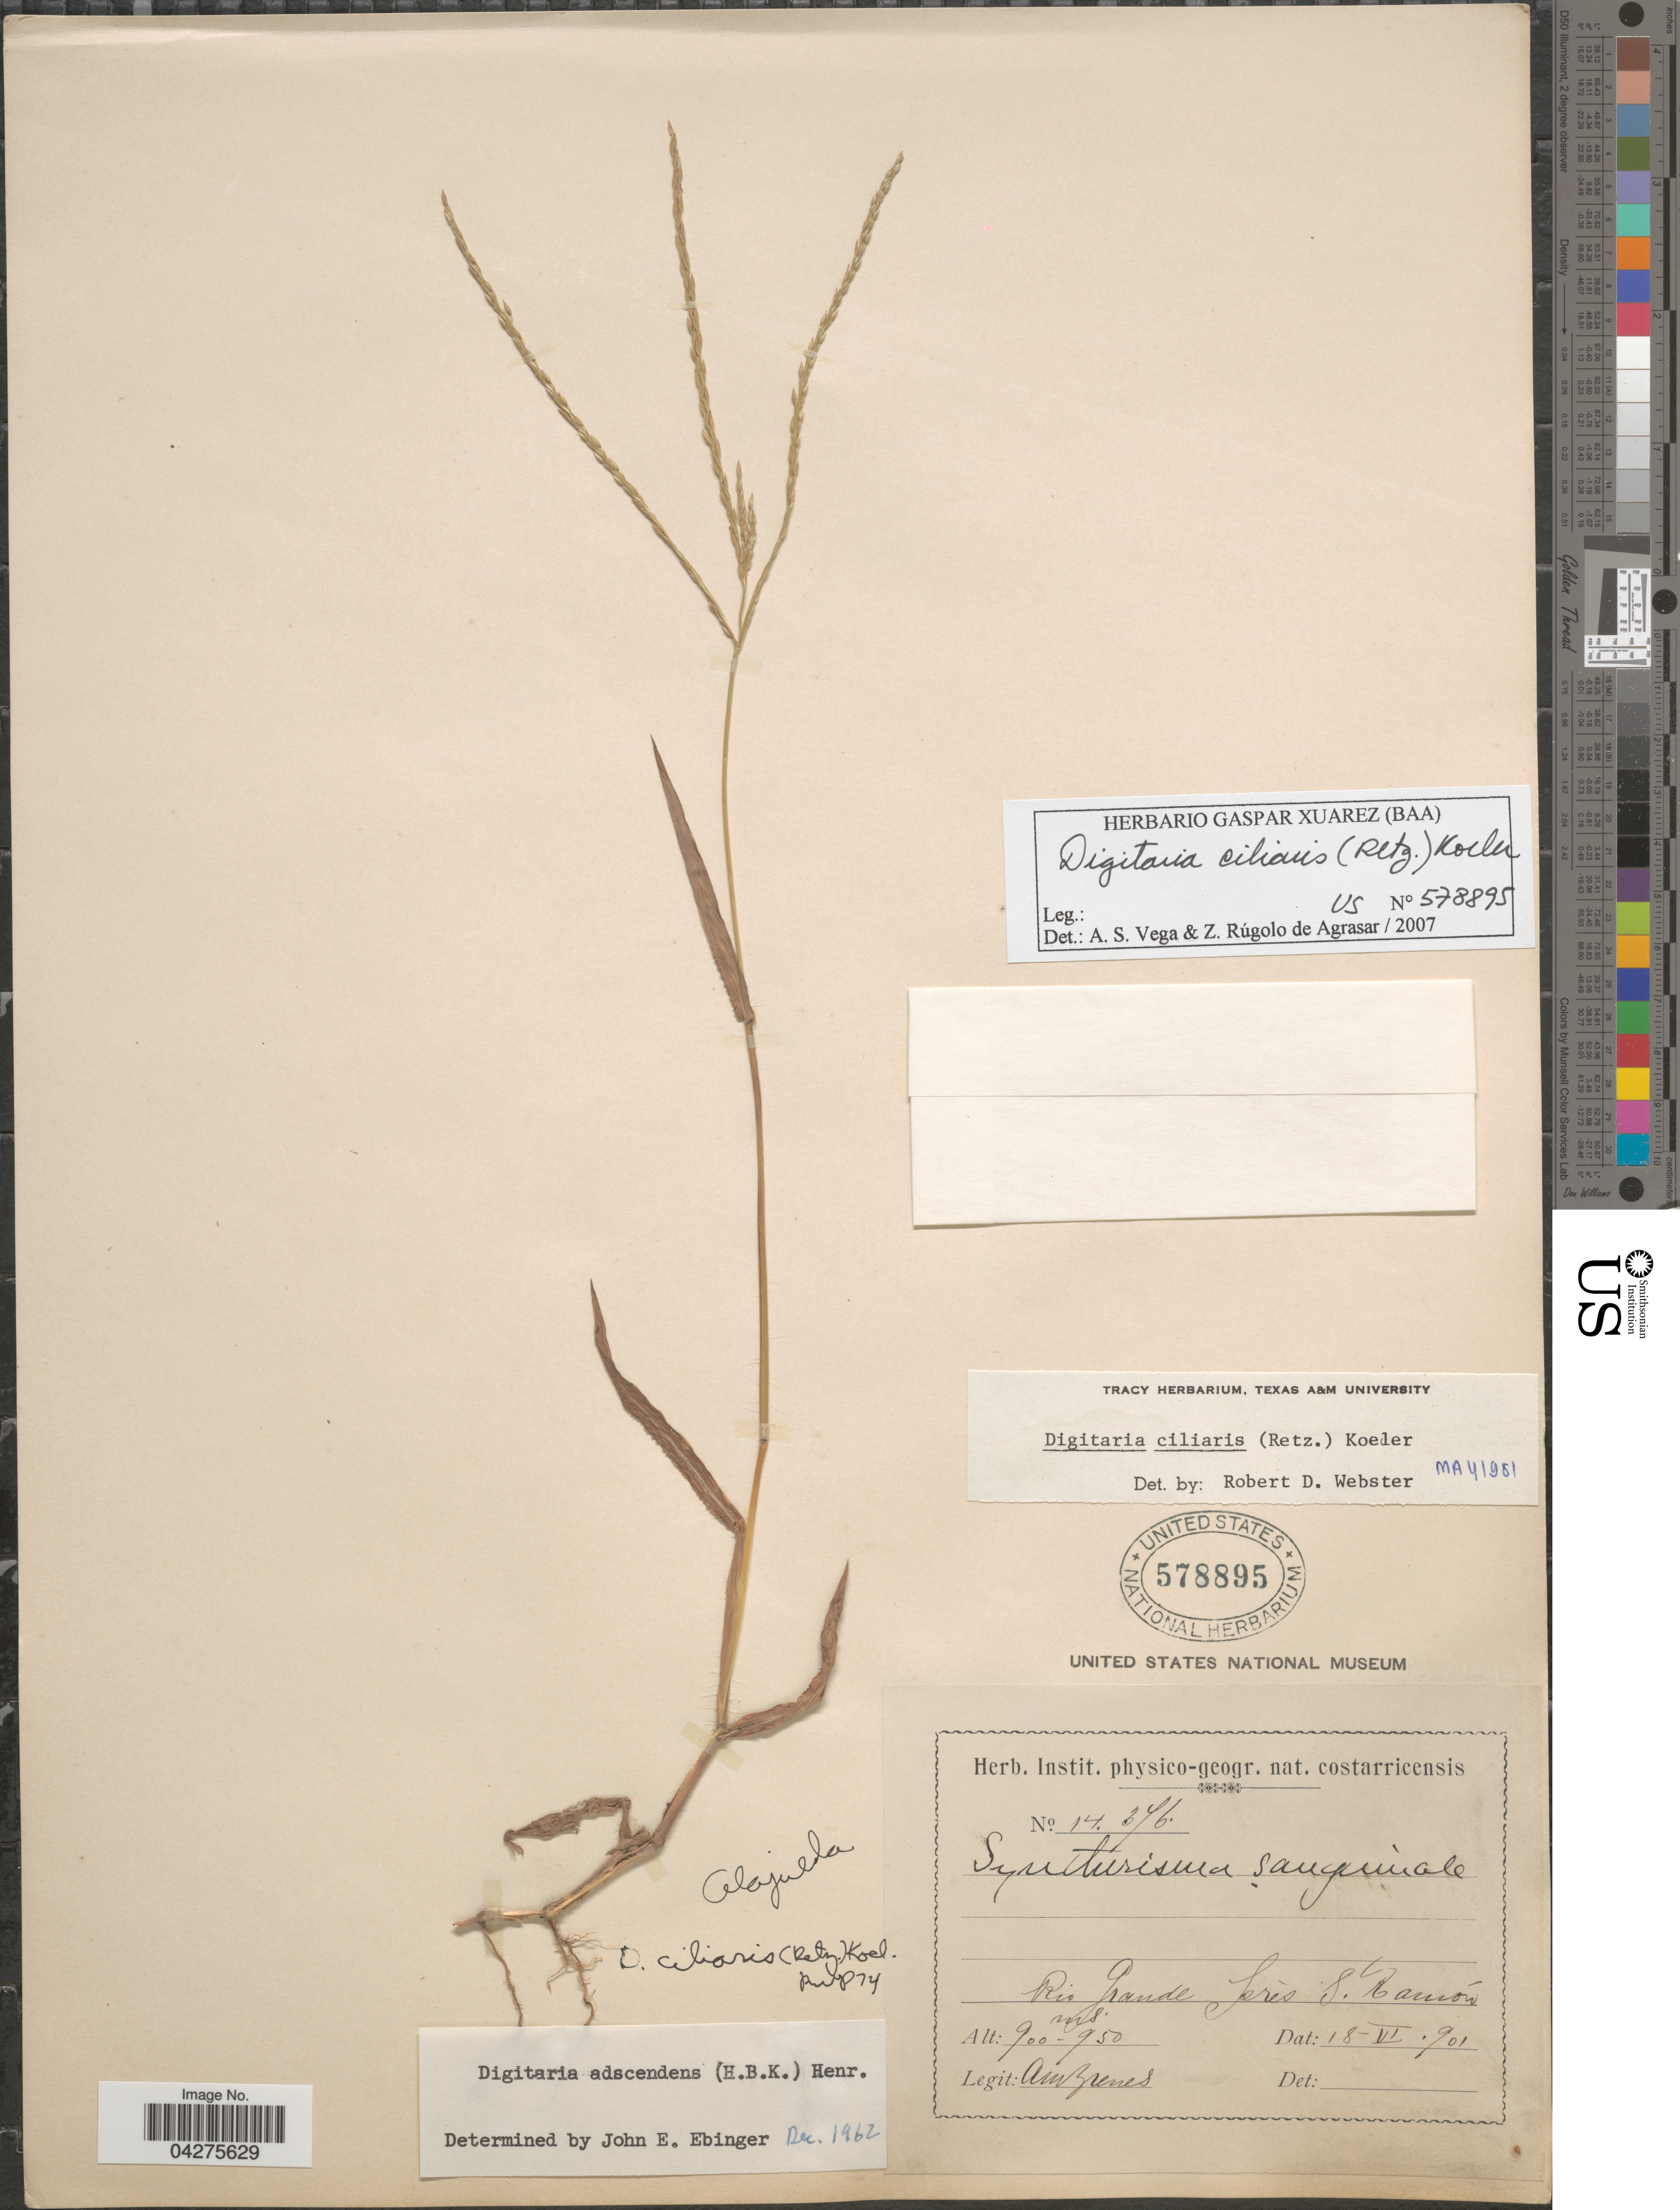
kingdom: Plantae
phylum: Tracheophyta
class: Liliopsida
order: Poales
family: Poaceae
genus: Digitaria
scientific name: Digitaria ciliaris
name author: (Retz.) Koeler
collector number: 14376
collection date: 1901-06-18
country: Costa Rica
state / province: Alajuela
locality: Rio Grande près S. Ramón.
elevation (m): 900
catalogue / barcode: US 578895